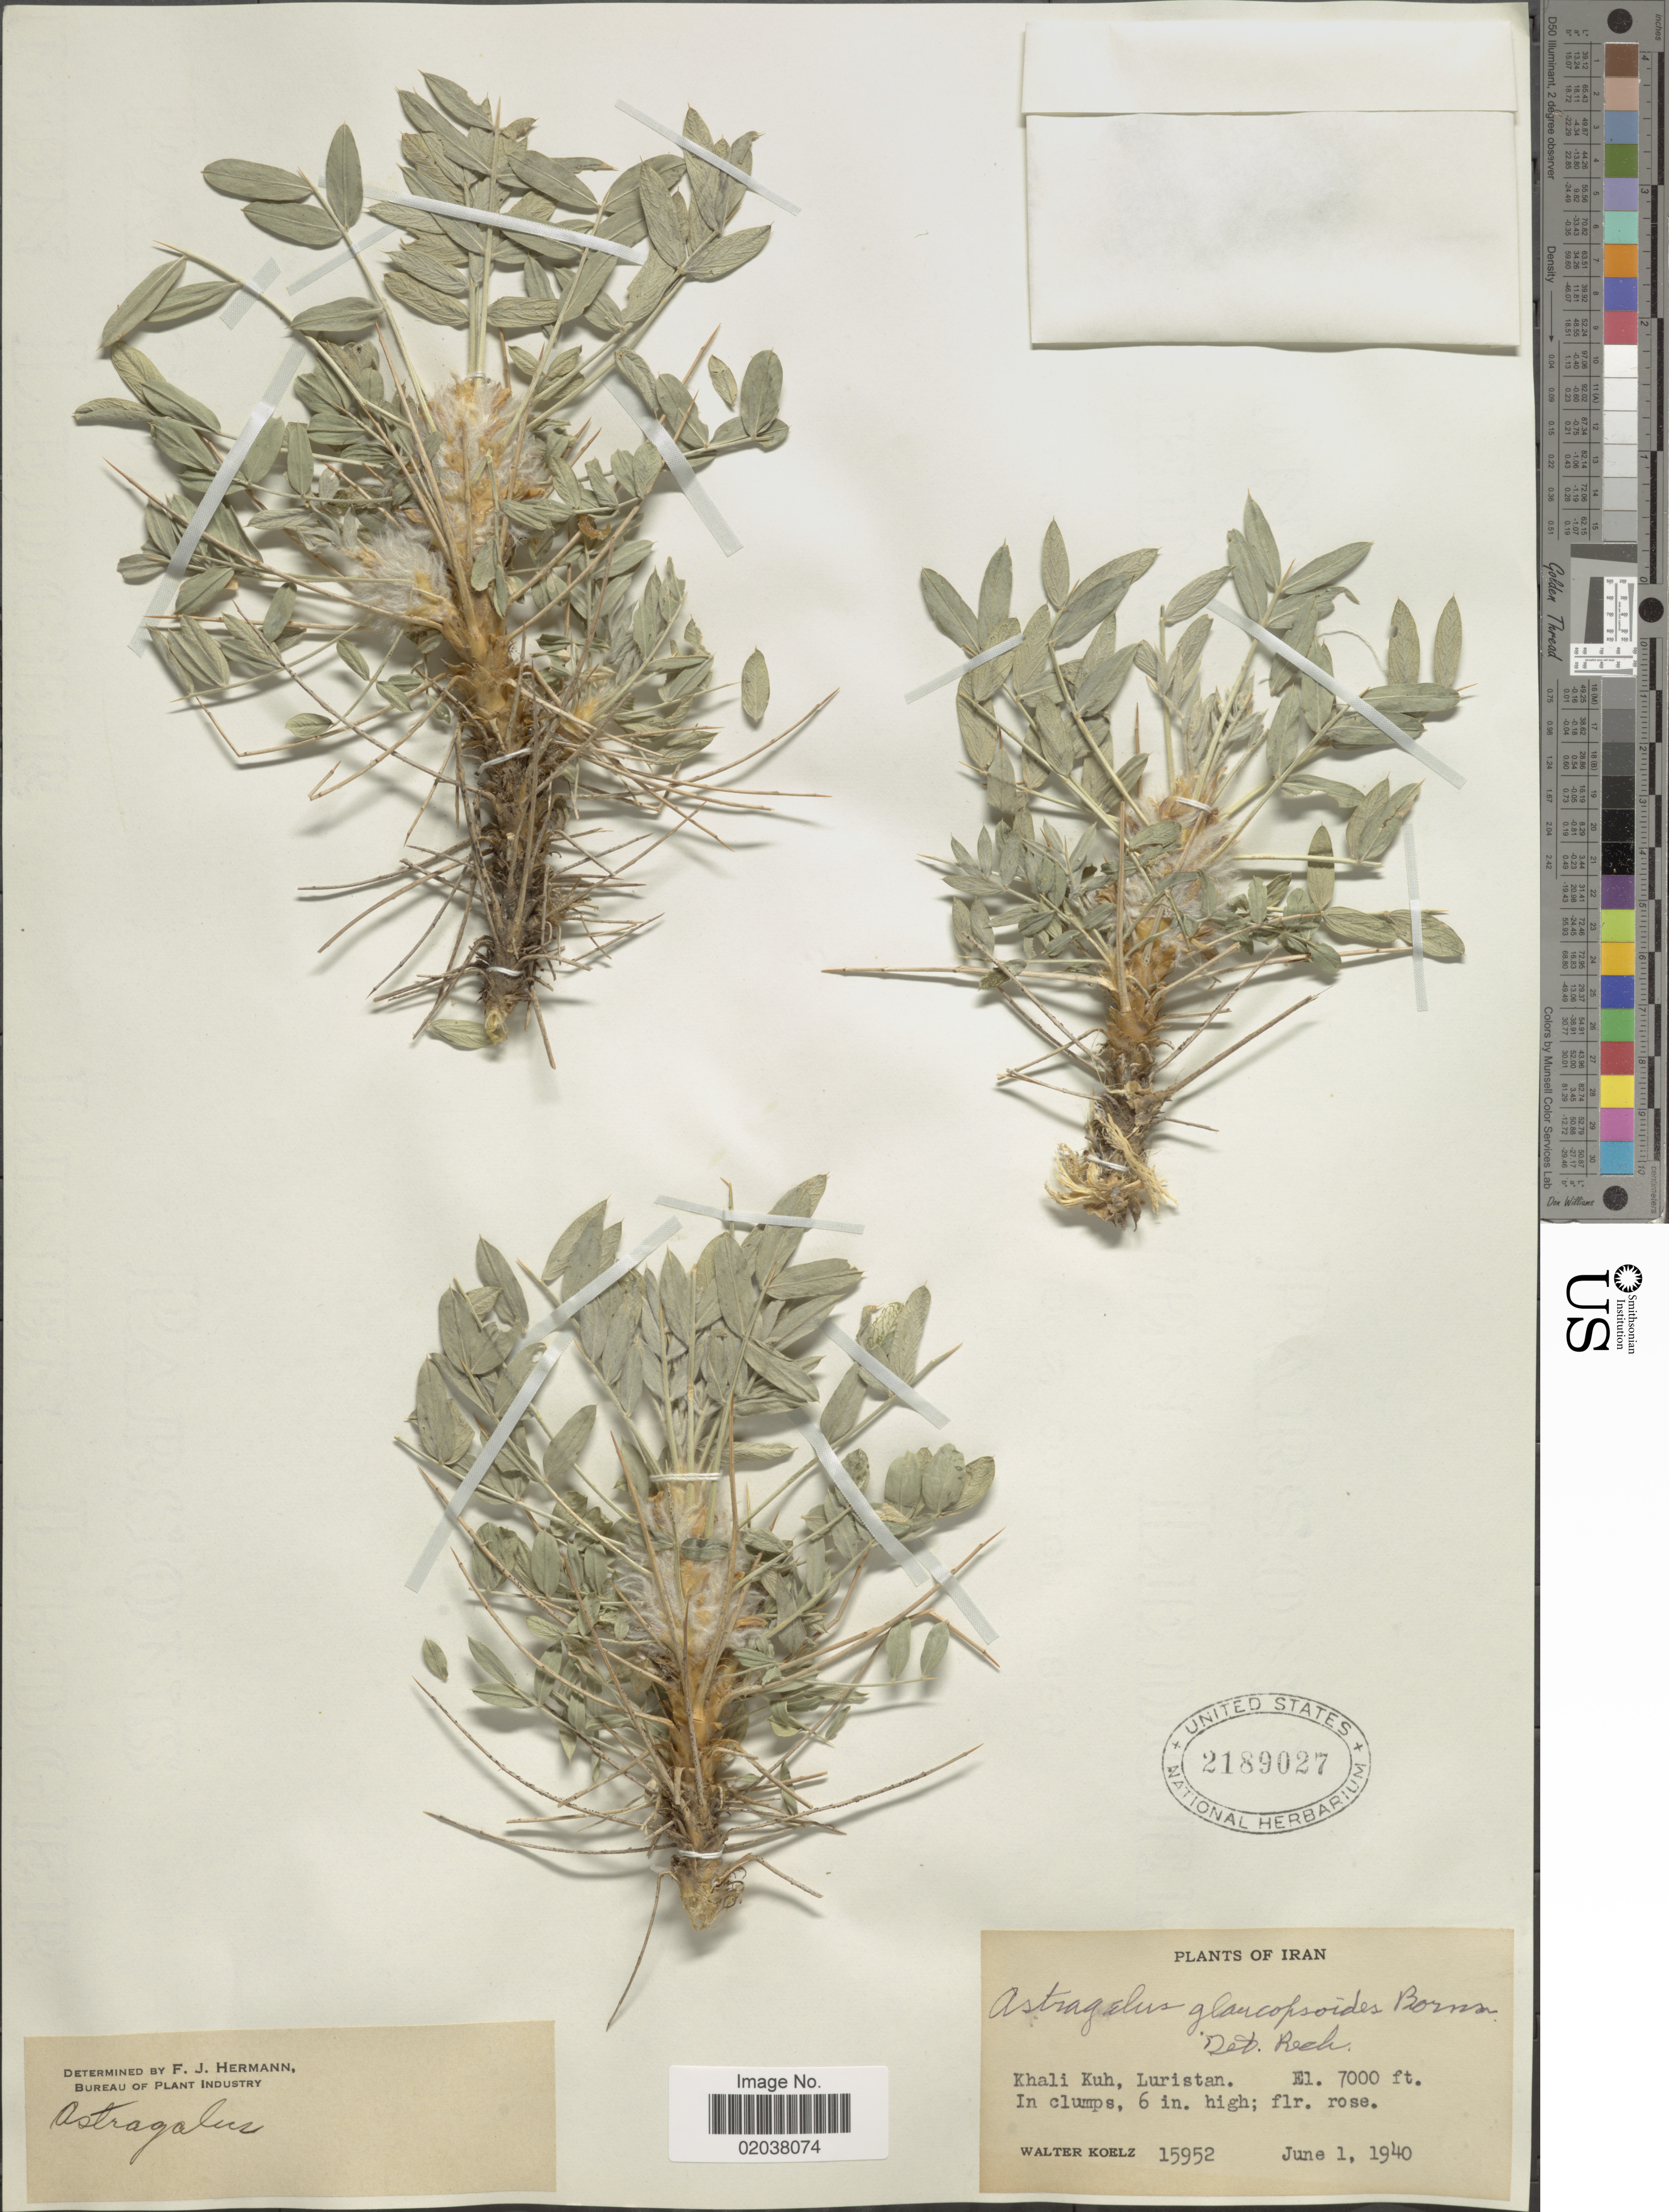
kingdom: Plantae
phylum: Tracheophyta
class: Magnoliopsida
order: Fabales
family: Fabaceae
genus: Astragalus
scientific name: Astragalus glaucopsoides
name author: Bornm.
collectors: W. N. Koelz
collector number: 15952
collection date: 1940-06-01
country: Iran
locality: Khali Kuh, Luristan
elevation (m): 2134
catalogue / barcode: US 2189027